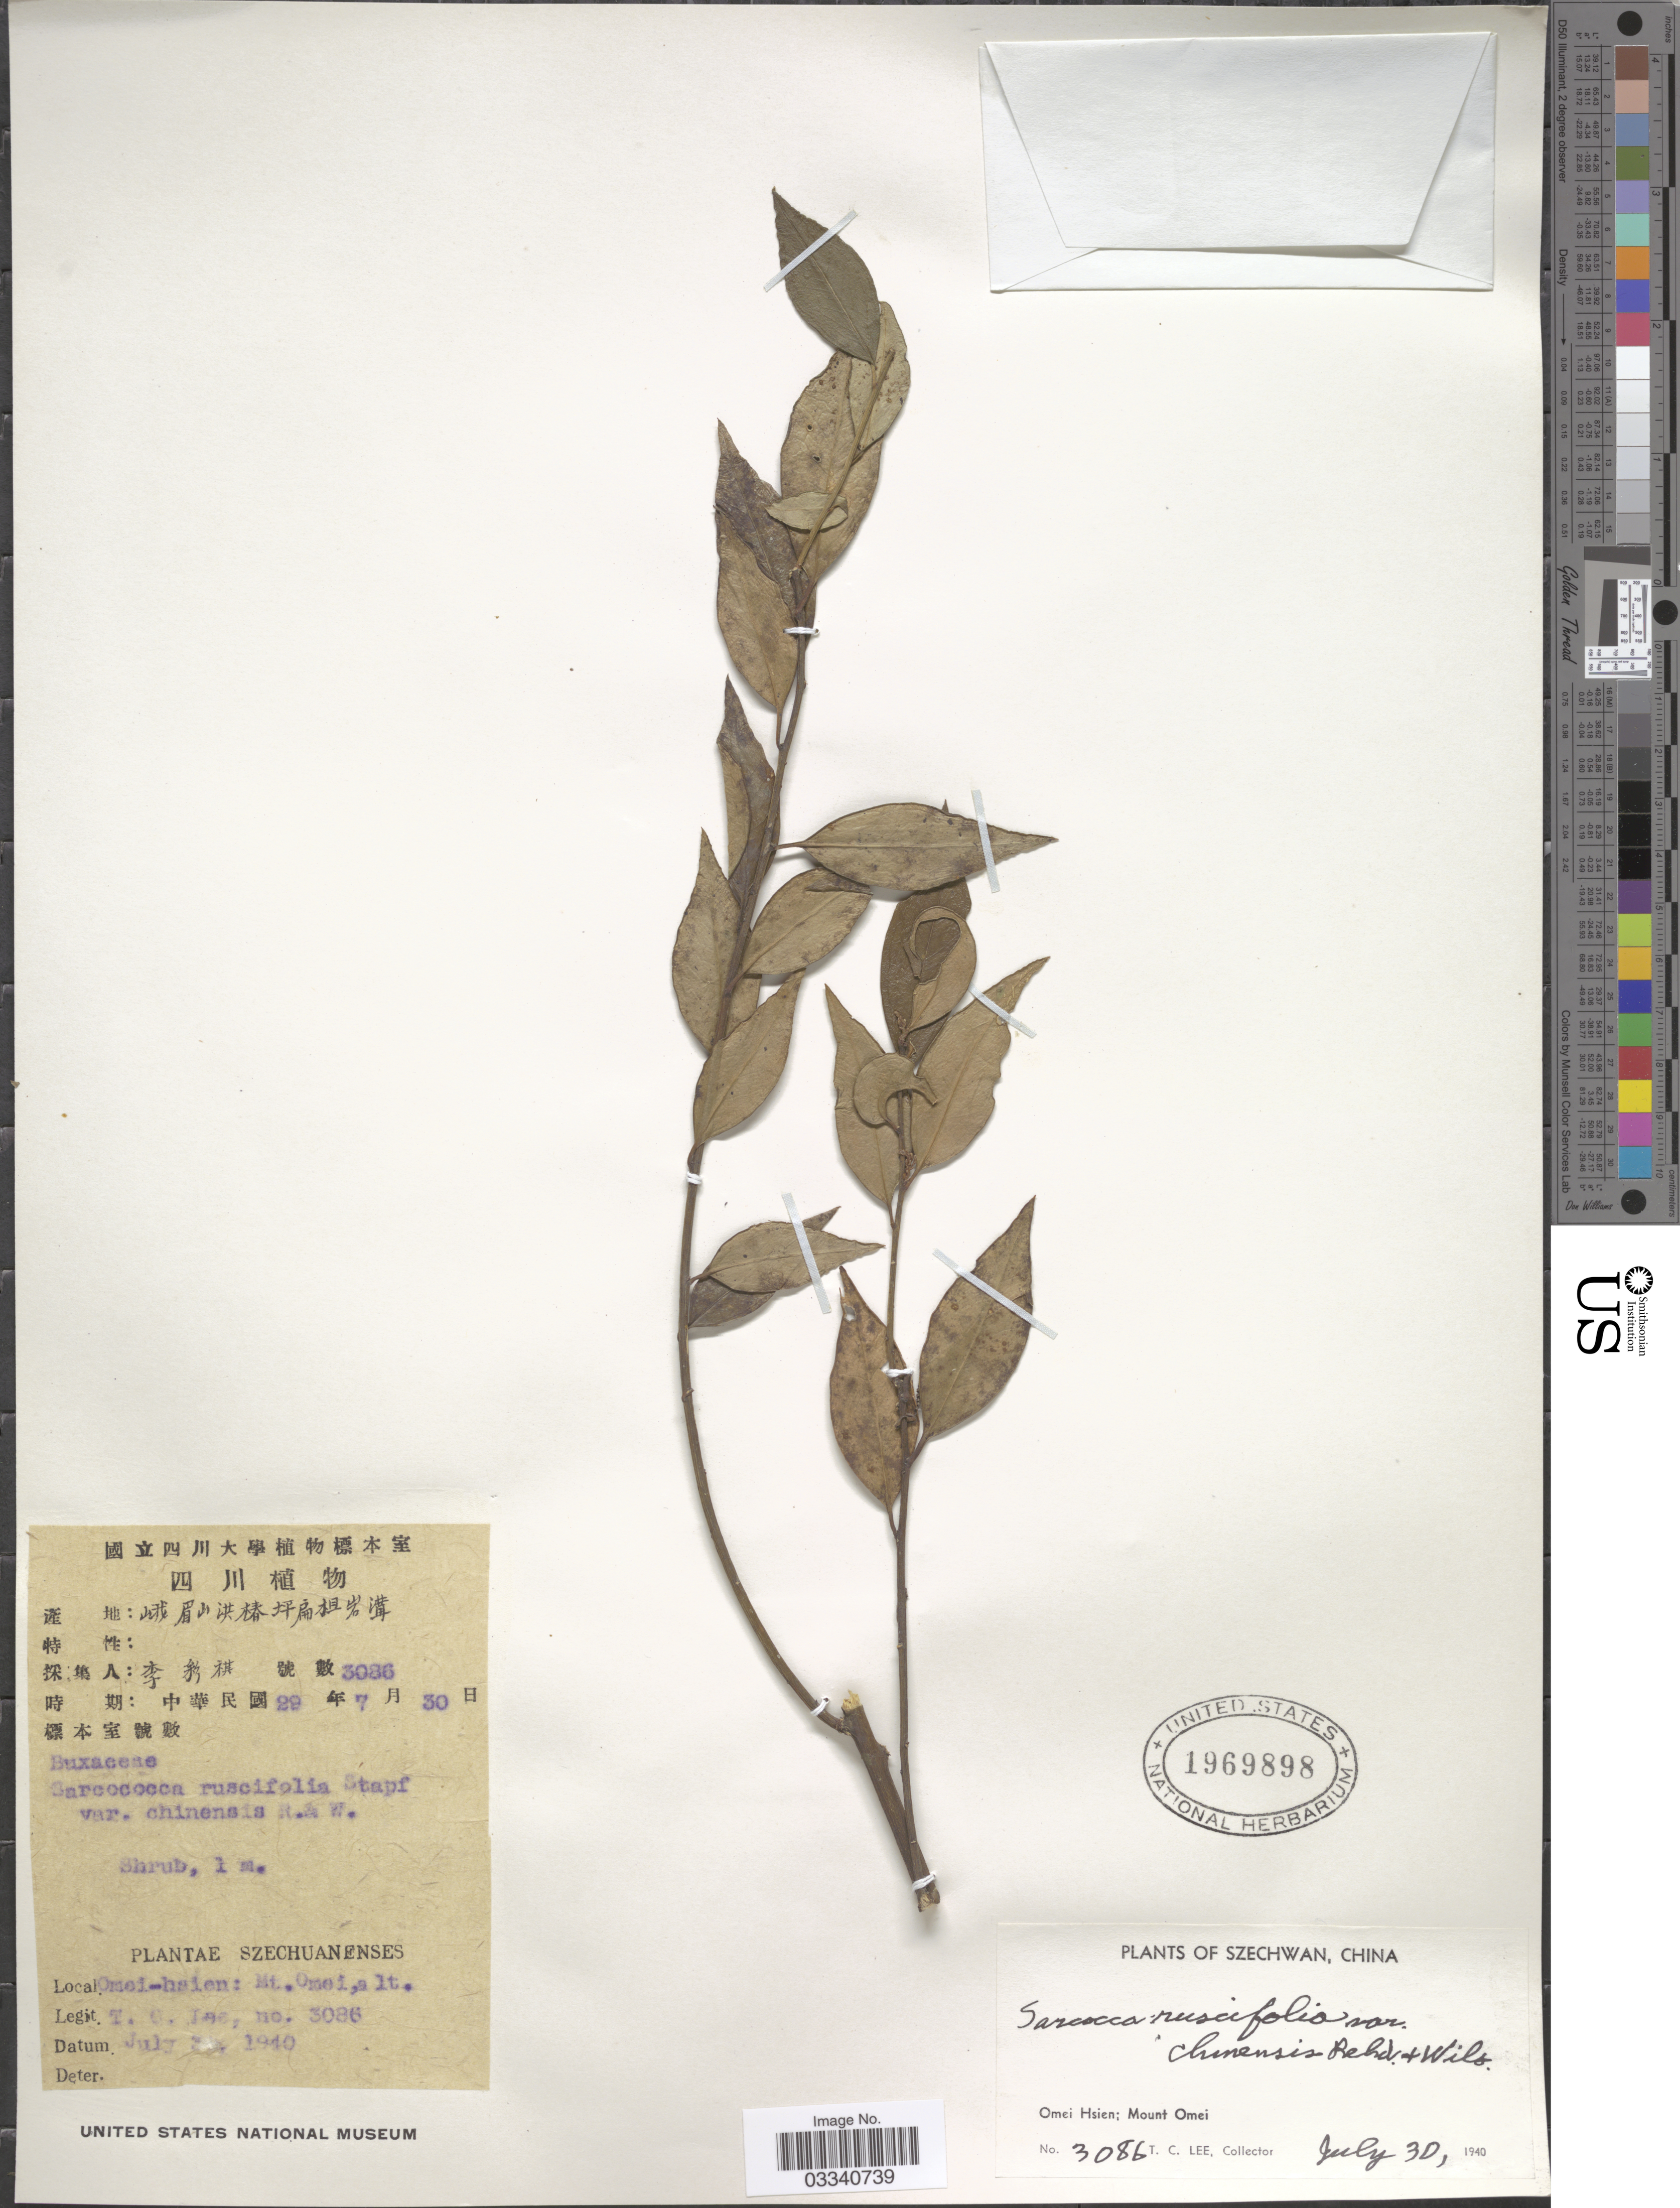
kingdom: Plantae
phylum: Tracheophyta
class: Magnoliopsida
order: Buxales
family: Buxaceae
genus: Sarcococca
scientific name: Sarcococca ruscifolia var. chinensis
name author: Rehder & E.H. Wilson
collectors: T. Lee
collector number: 3086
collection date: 1940-07-30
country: China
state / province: Sichuan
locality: Szechwan. Omei Hsien; Mount Omei.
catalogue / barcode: US 1969898